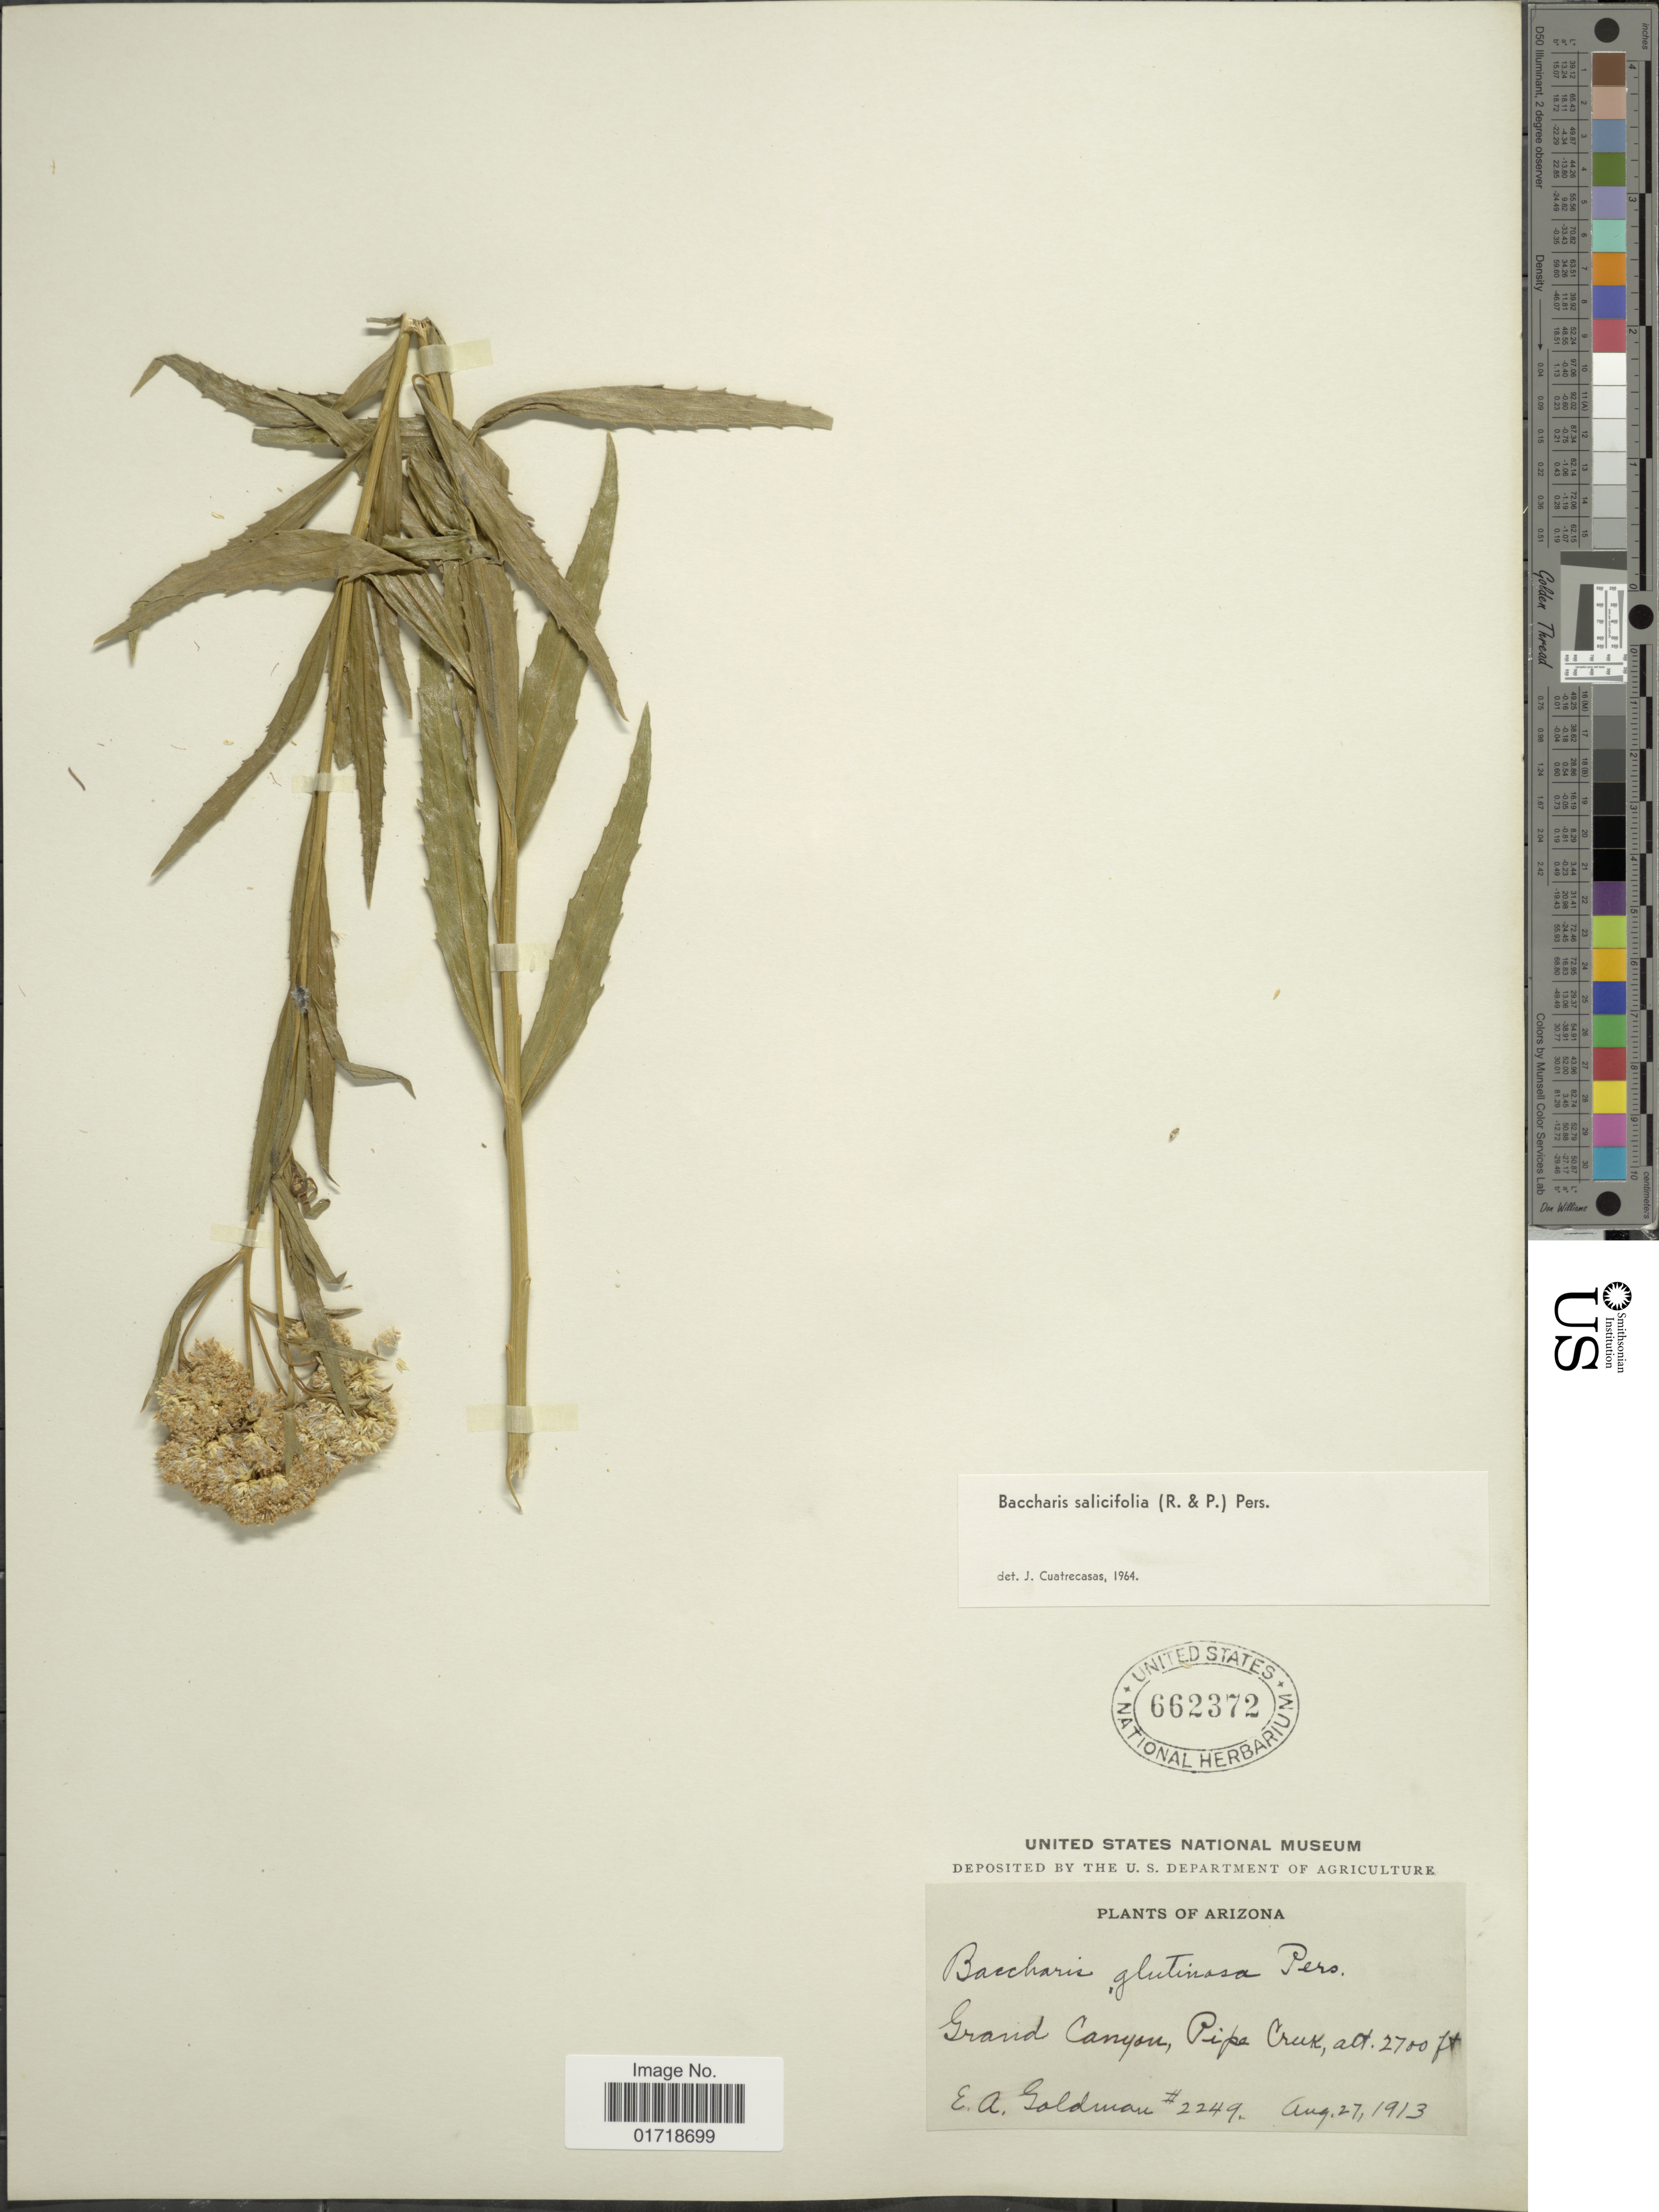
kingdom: Plantae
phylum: Tracheophyta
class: Magnoliopsida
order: Asterales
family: Asteraceae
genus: Baccharis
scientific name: Baccharis glutinosa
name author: Pers.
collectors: E. A. Goldman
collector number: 2249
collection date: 1913-08-27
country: United States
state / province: Arizona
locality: Grand Canyon, Pipe Creek.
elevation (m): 823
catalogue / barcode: US 662372